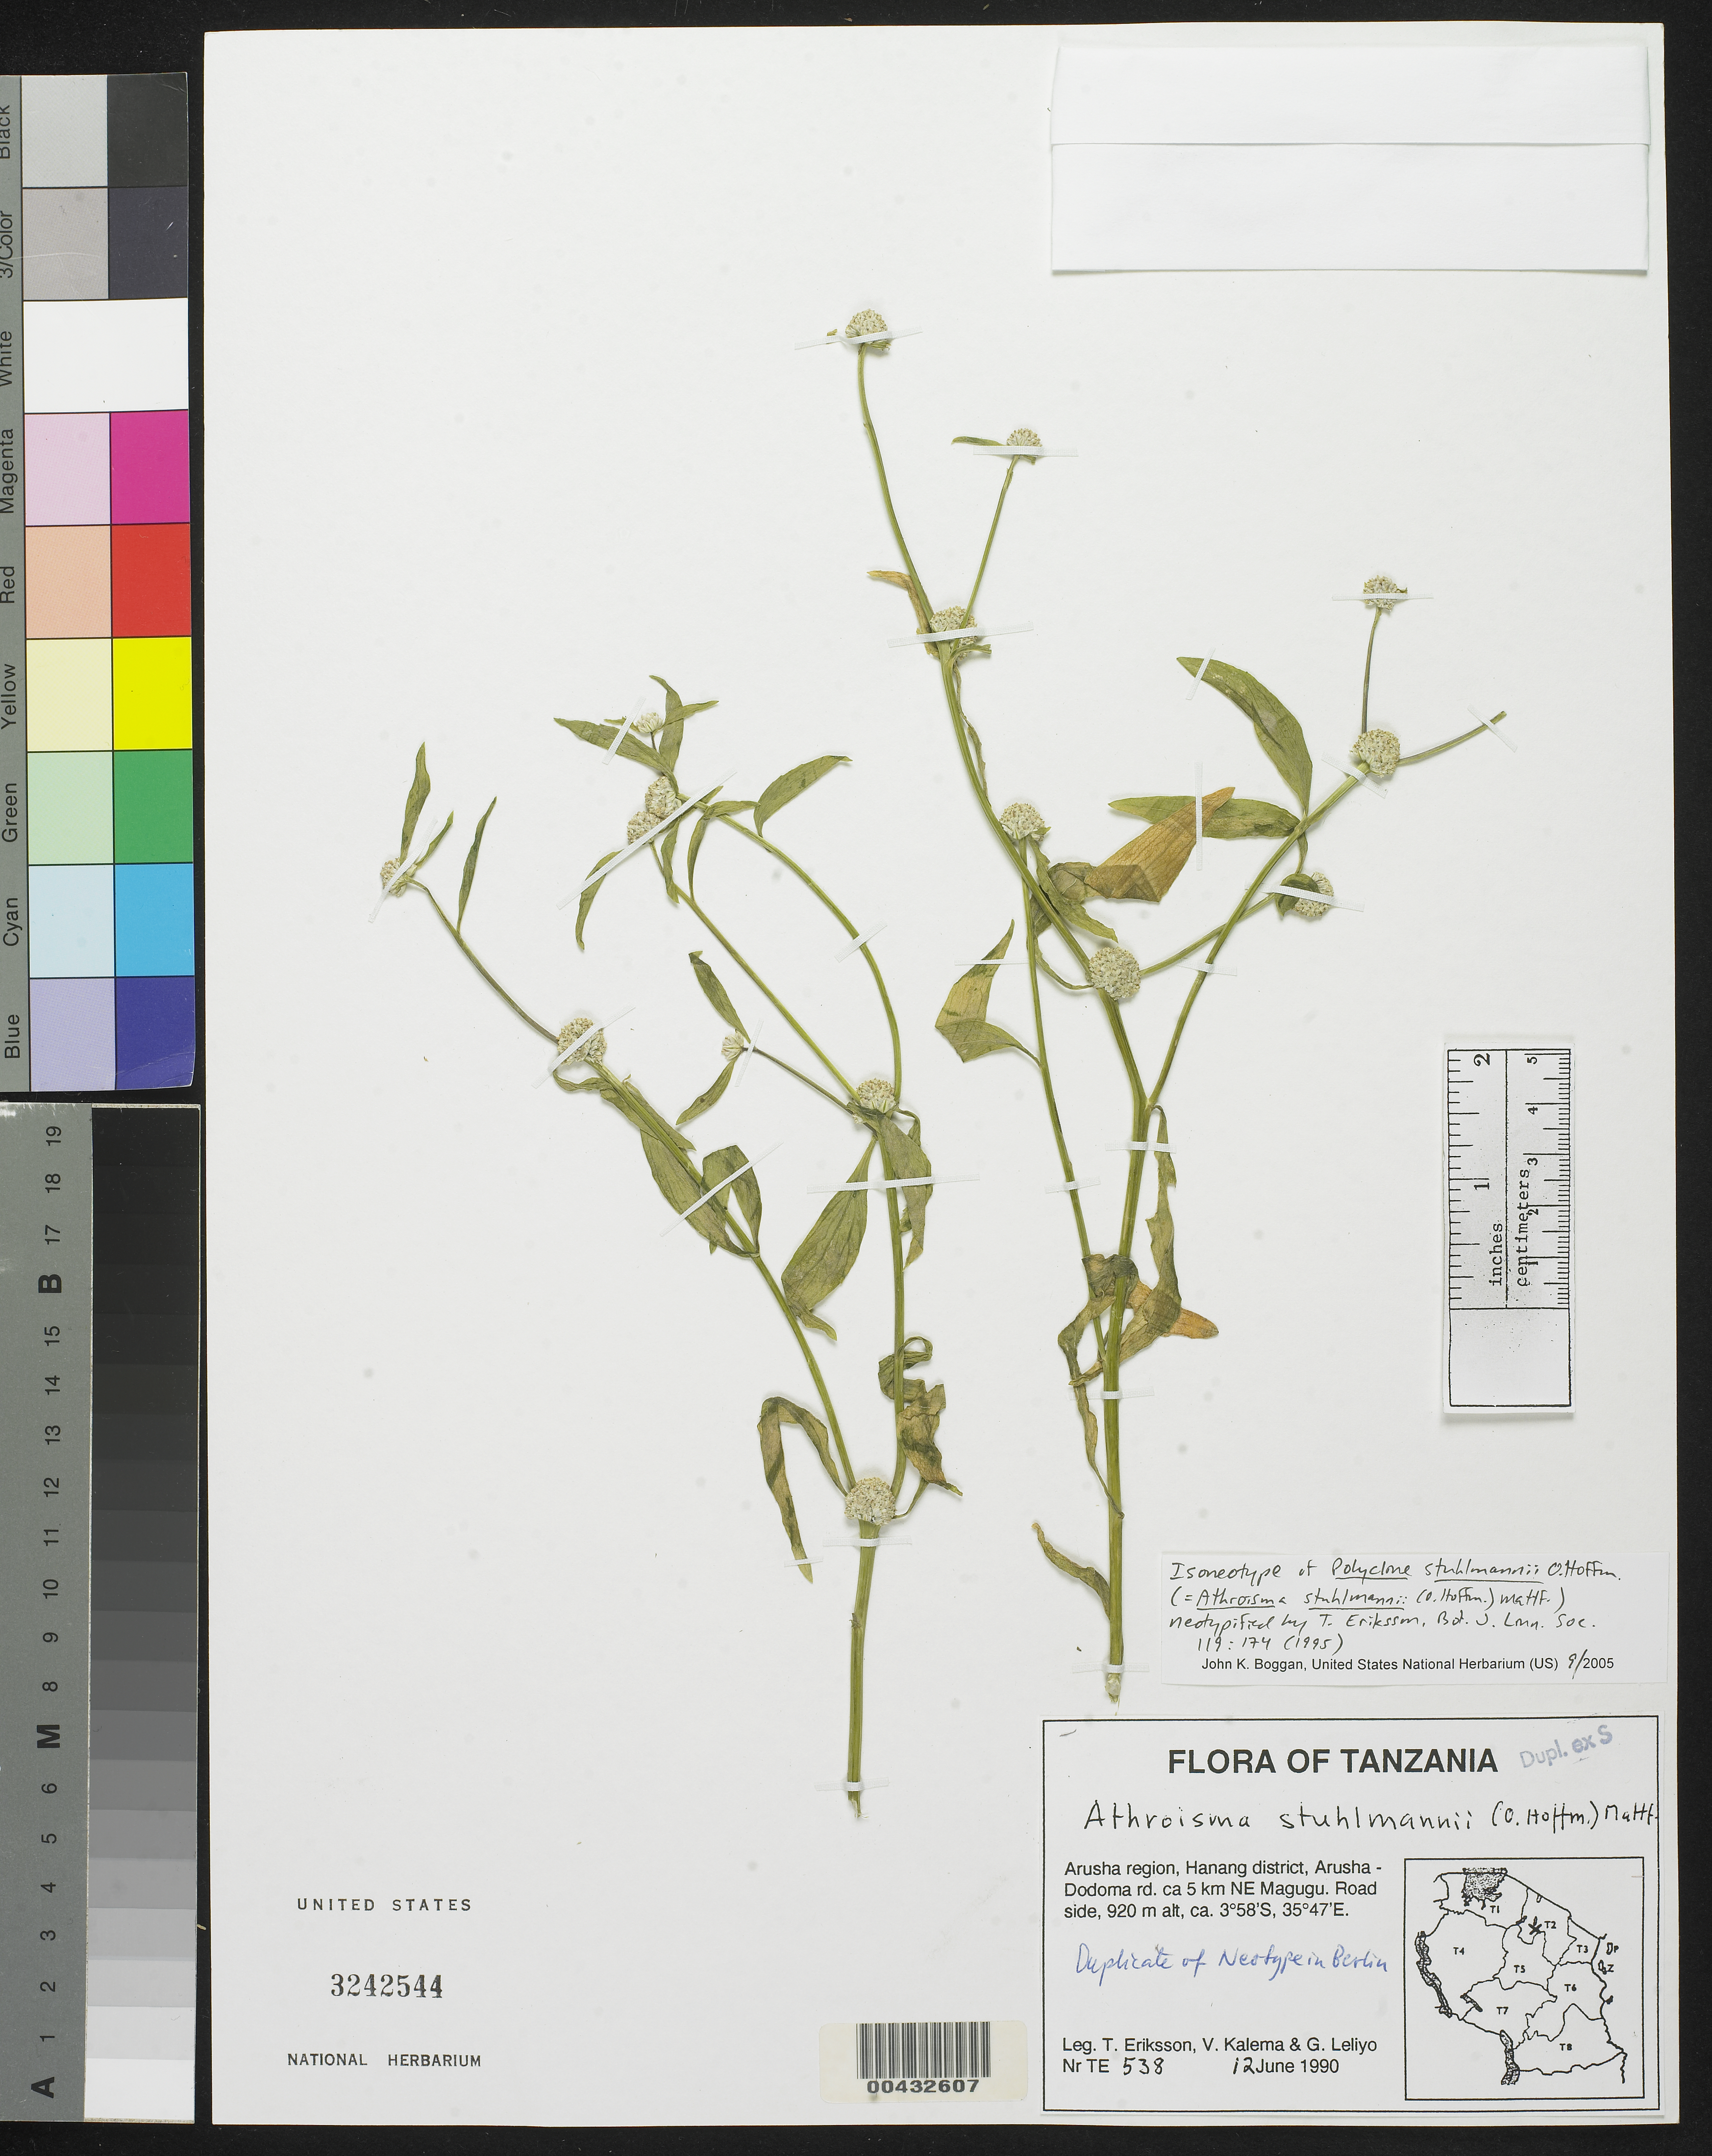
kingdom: Plantae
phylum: Tracheophyta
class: Magnoliopsida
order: Asterales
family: Asteraceae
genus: Polycline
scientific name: Polycline stuhlmannii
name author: O. Hoffm.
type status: Isoneotype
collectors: T. Eriksson, V. Kalema & G. Leliyo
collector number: Nr TE 538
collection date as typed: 12 Jun 1990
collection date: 1990-06-12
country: Tanzania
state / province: Arusha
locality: Arusha region, Hanang district, Arusha-Dodoma road ca. 5 km NE Magugu.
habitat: Road side.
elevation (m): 920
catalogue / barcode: US 3242544